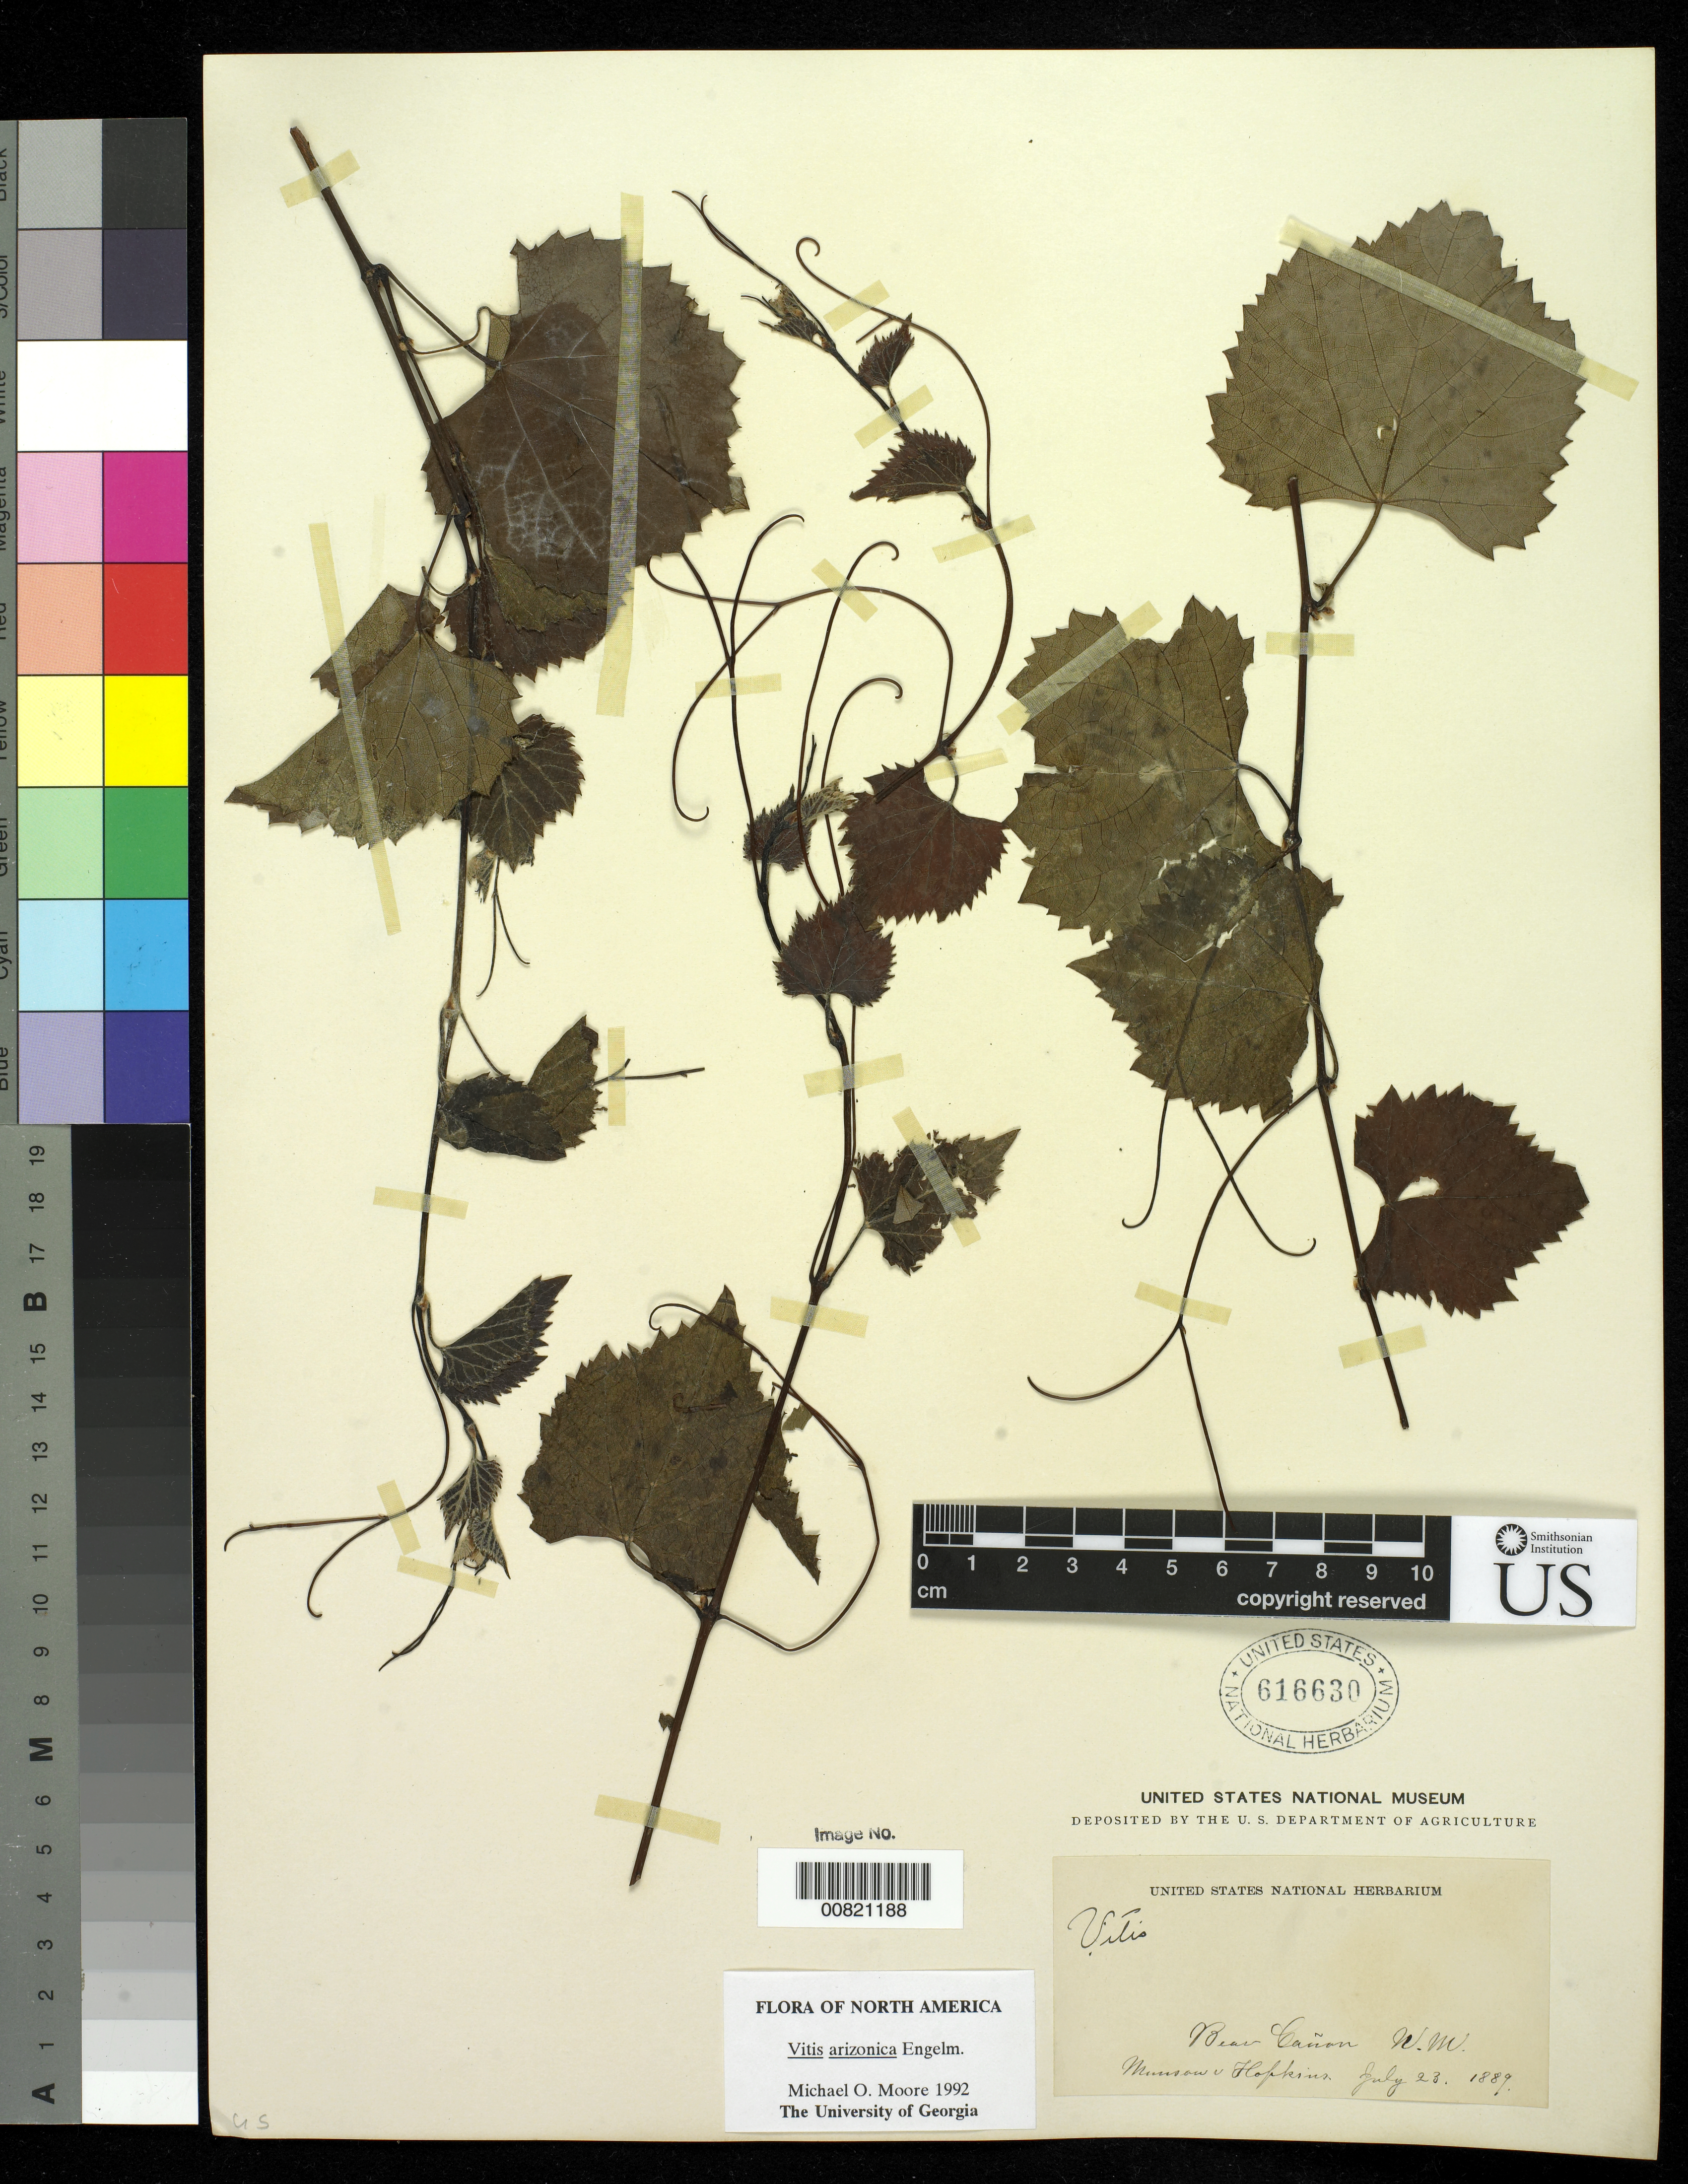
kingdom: Plantae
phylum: Tracheophyta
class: Magnoliopsida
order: Vitales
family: Vitaceae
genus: Vitis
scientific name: Vitis arizonica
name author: Engelm.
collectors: T. V. Munson & -- Hopkins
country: United States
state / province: New Mexico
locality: Bear Canon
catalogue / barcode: US 616630